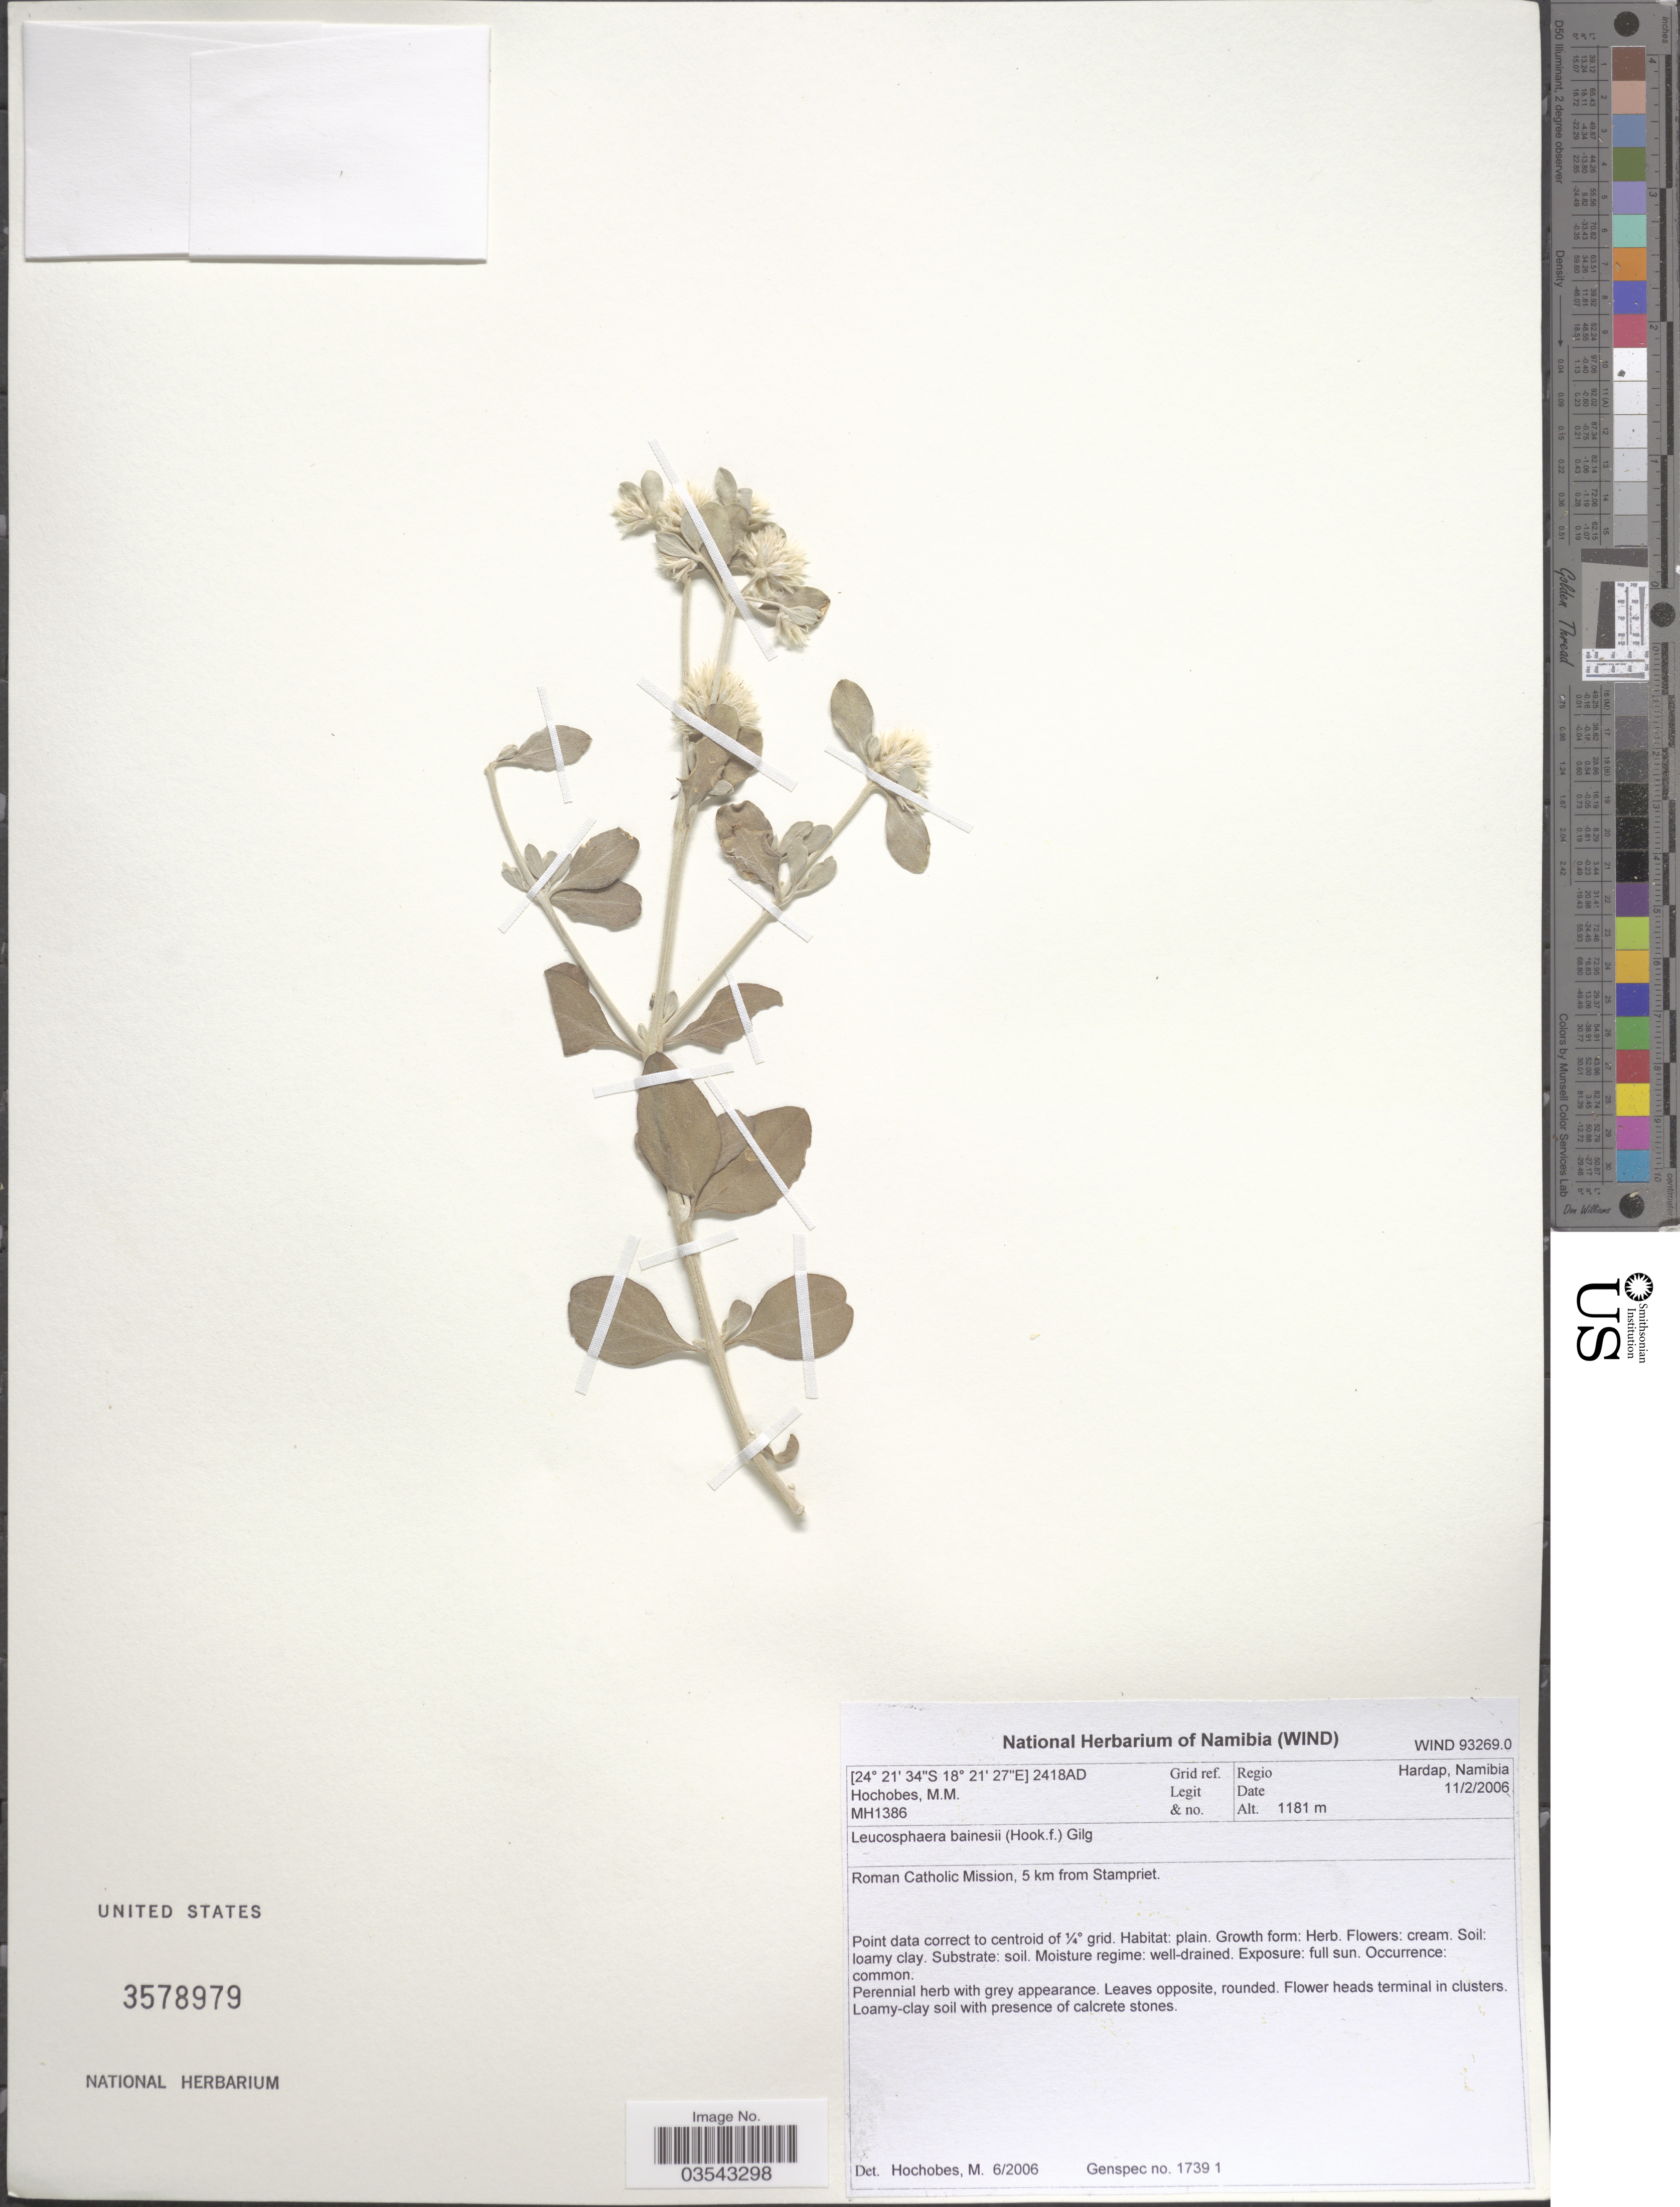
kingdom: Plantae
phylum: Tracheophyta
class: Magnoliopsida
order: Caryophyllales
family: Amaranthaceae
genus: Leucosphaera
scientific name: Leucosphaera bainesii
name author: Gilg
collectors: M. Hochobes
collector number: MH1386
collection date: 2006-02-11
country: Namibia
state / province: Hardap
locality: Regio Hardap. Grid ref. [2418AD]. Roman Catholic Mission, 5 km from Stampriet.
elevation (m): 1181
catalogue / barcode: US 3578979